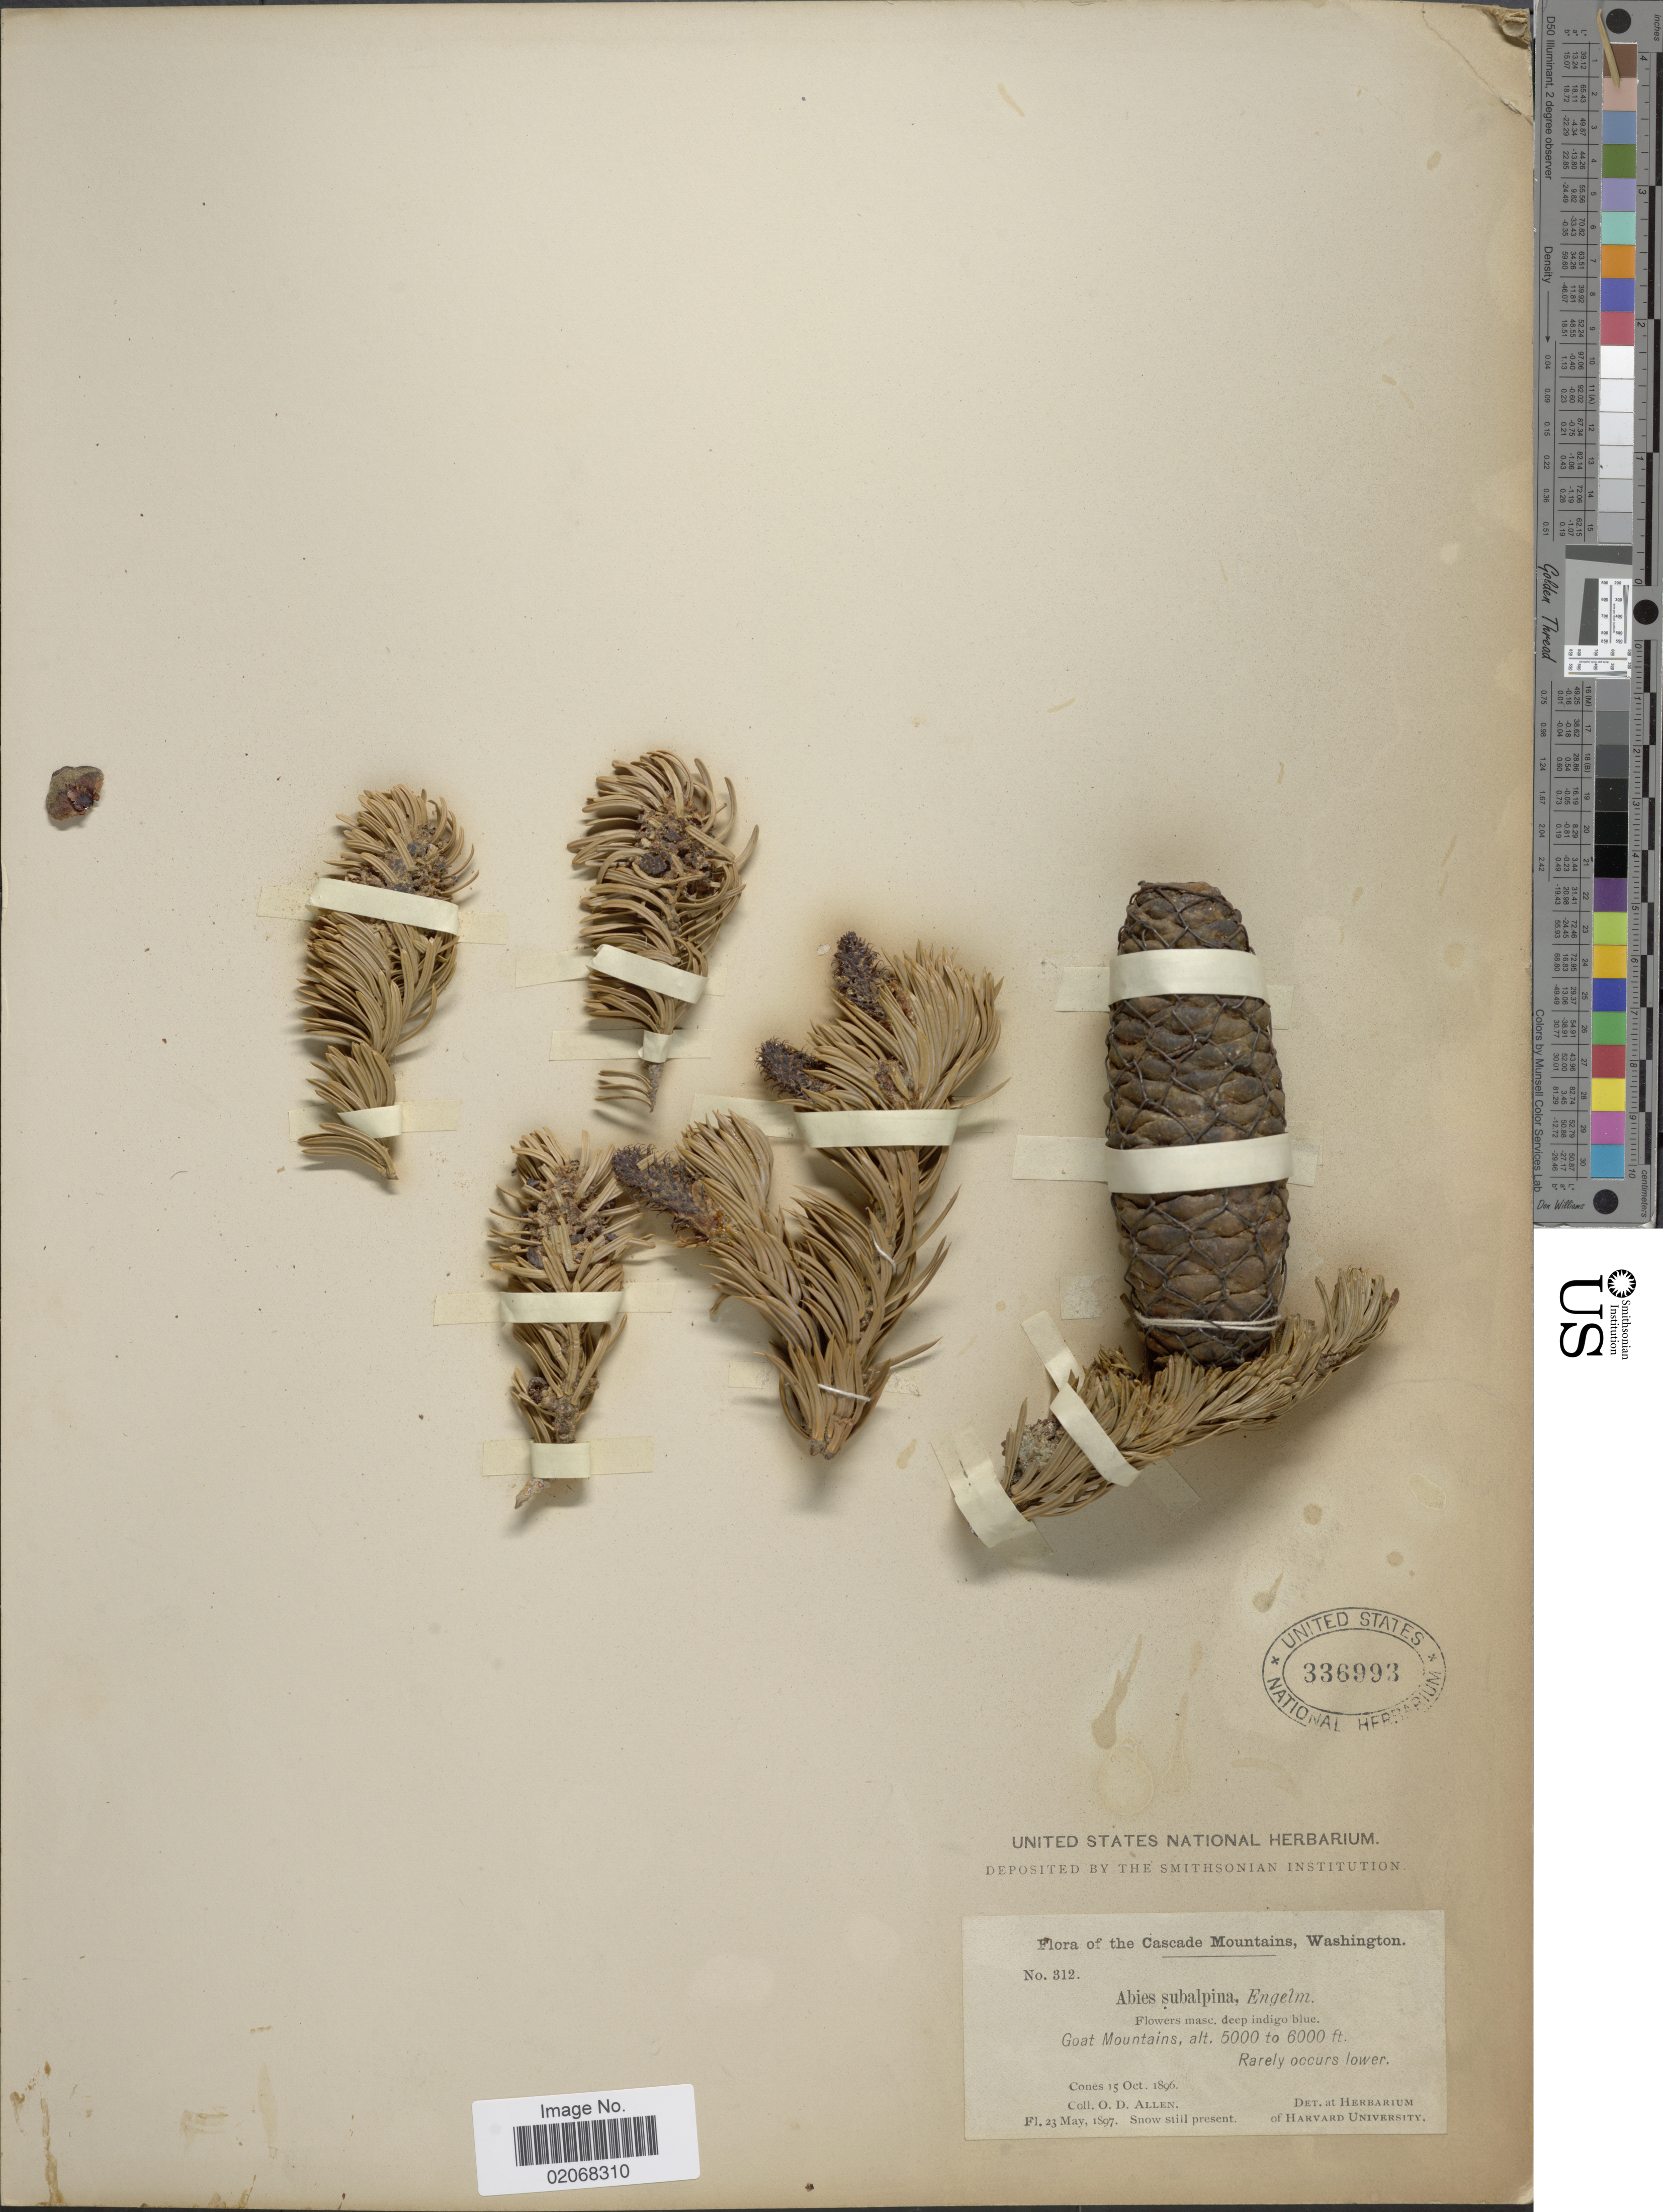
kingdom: Plantae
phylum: Tracheophyta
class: Pinopsida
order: Pinales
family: Pinaceae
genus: Abies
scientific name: Abies lasiocarpa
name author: (Hook.) Nutt.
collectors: O. D. Allen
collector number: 312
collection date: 1896-10-15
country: United States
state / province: Washington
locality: The Cascade Mountains, Goat Mountains, Rarely occurs lower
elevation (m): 1524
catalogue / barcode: US 336993